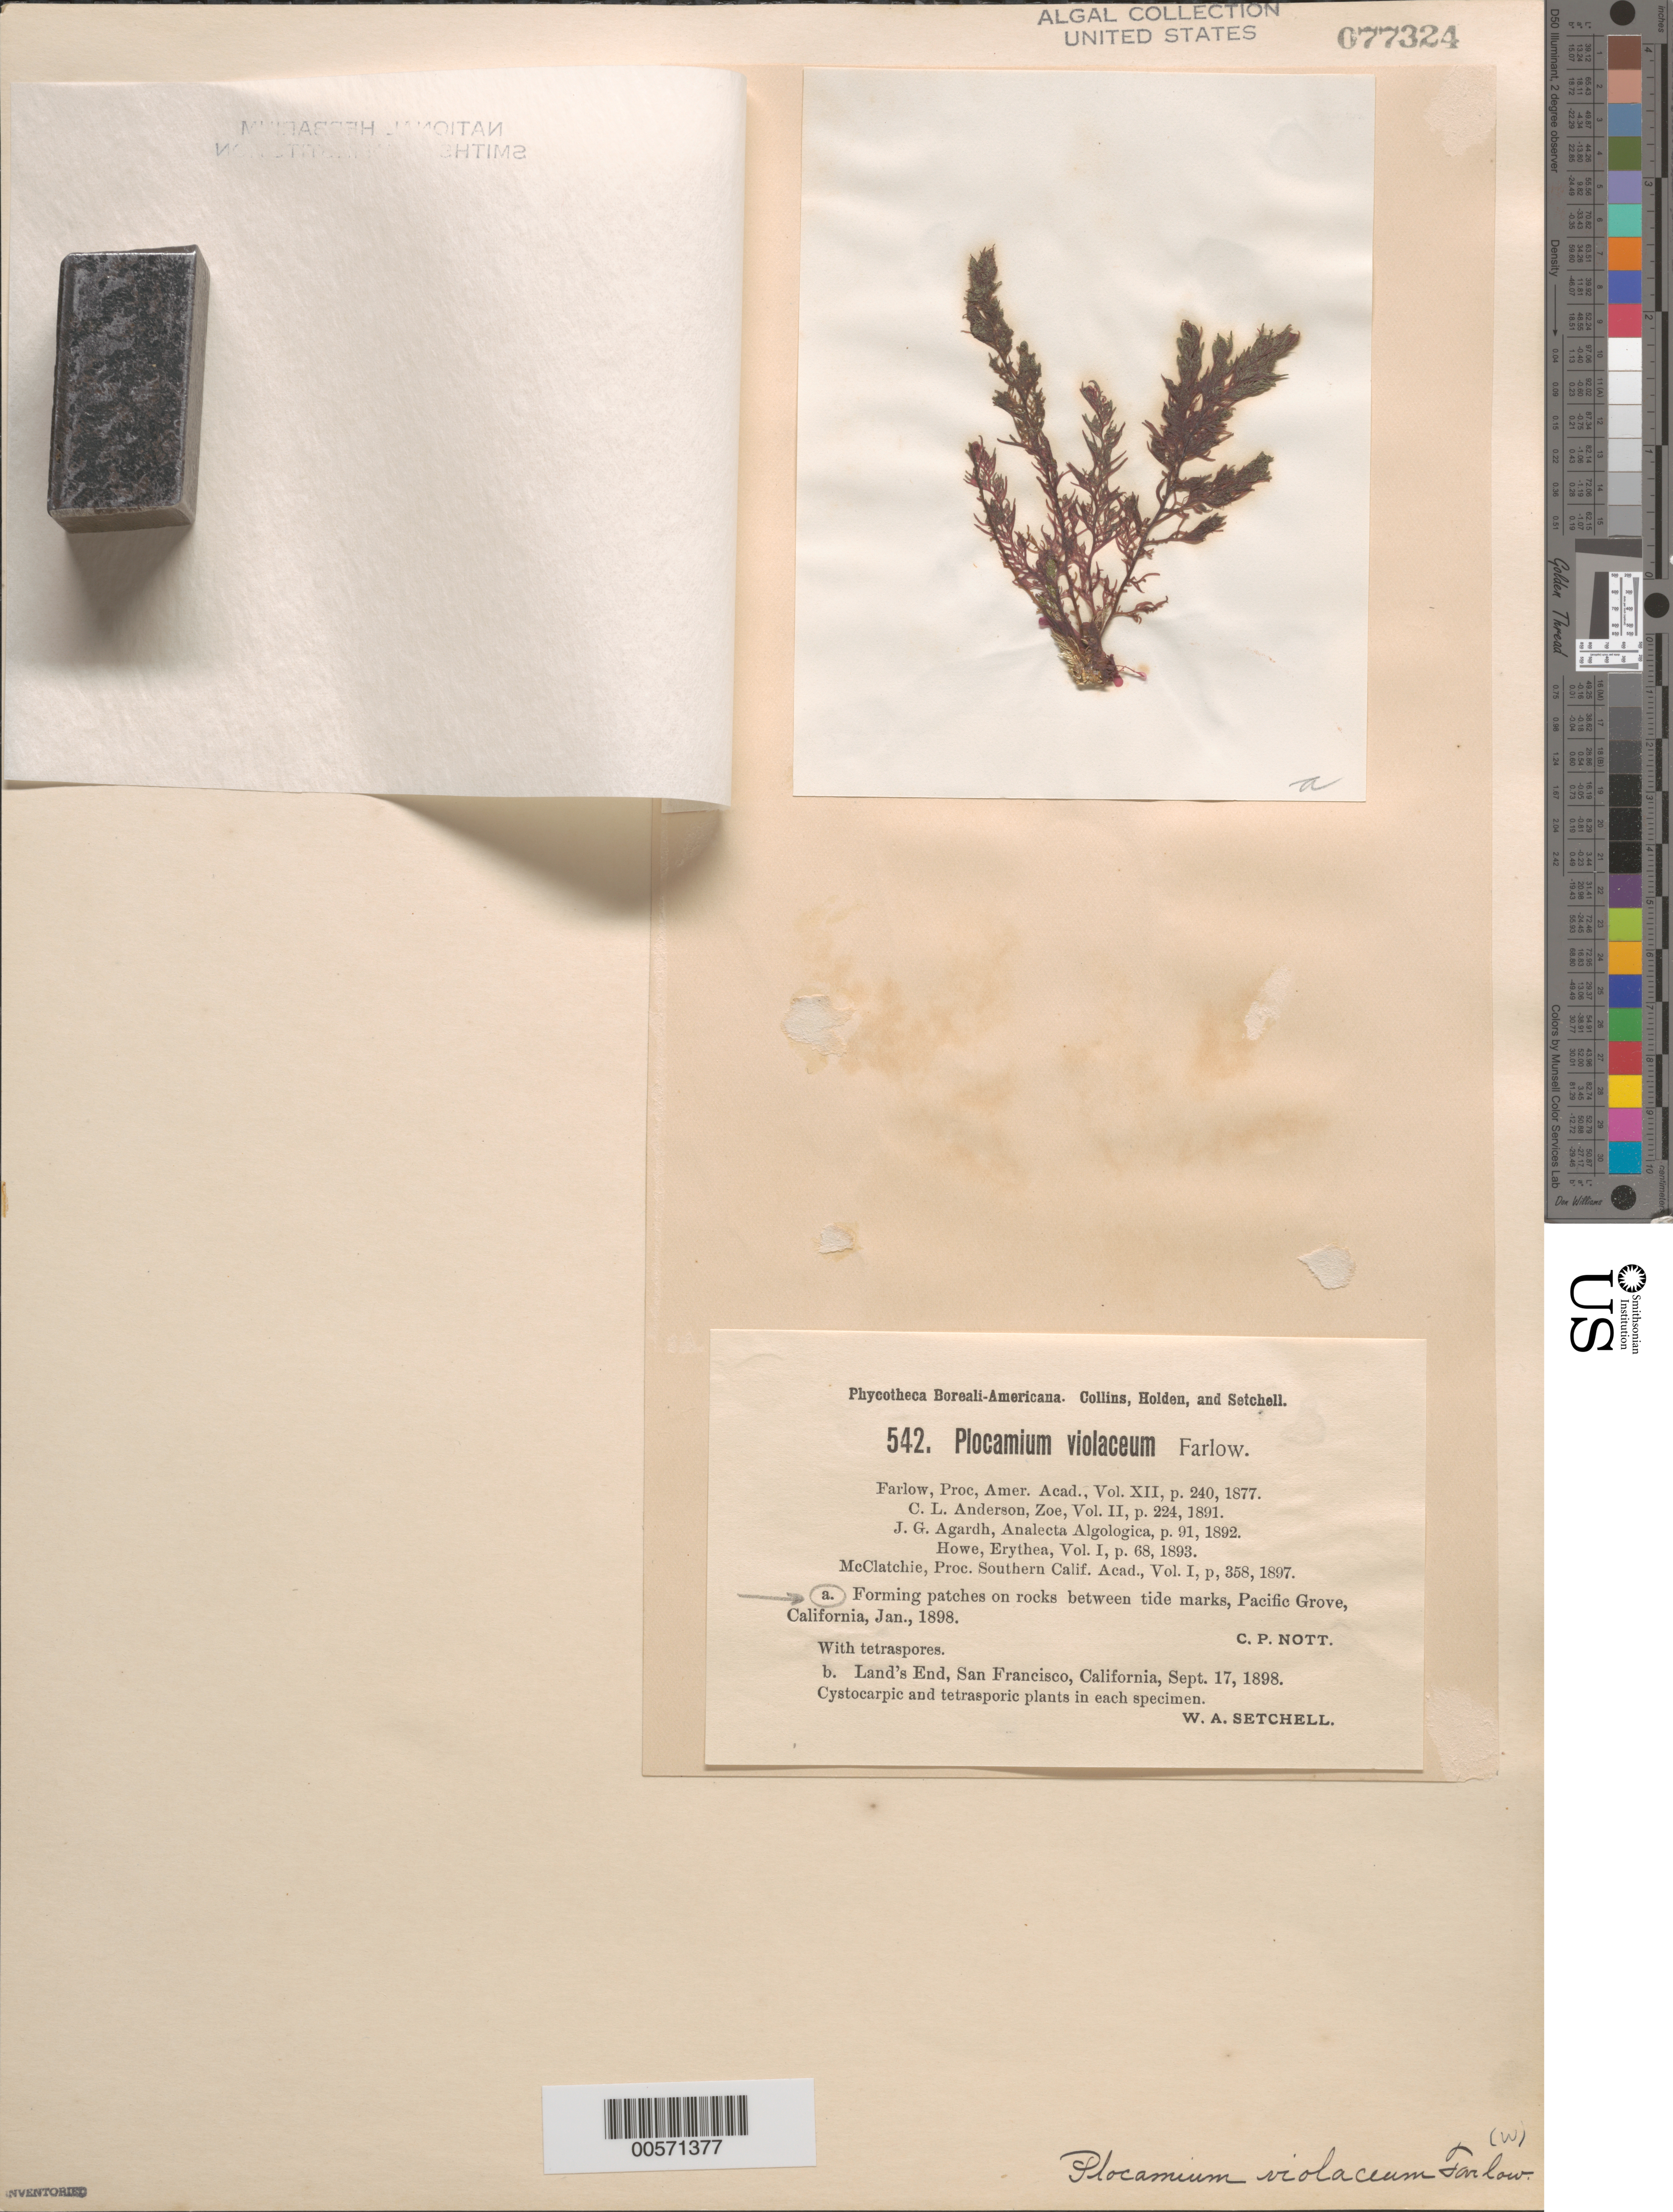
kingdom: Plantae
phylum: Rhodophyta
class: Florideophyceae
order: Plocamiales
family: Plocamiaceae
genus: Plocamium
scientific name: Plocamium violaceum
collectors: C. Nott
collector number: PB-A 542a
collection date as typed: Jan 1898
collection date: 1898-01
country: United States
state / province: California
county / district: Monterey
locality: Pacific Grove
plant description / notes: Collins, Holden & Setchell, Phycotheca Boreali-Americana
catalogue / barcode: US 77324